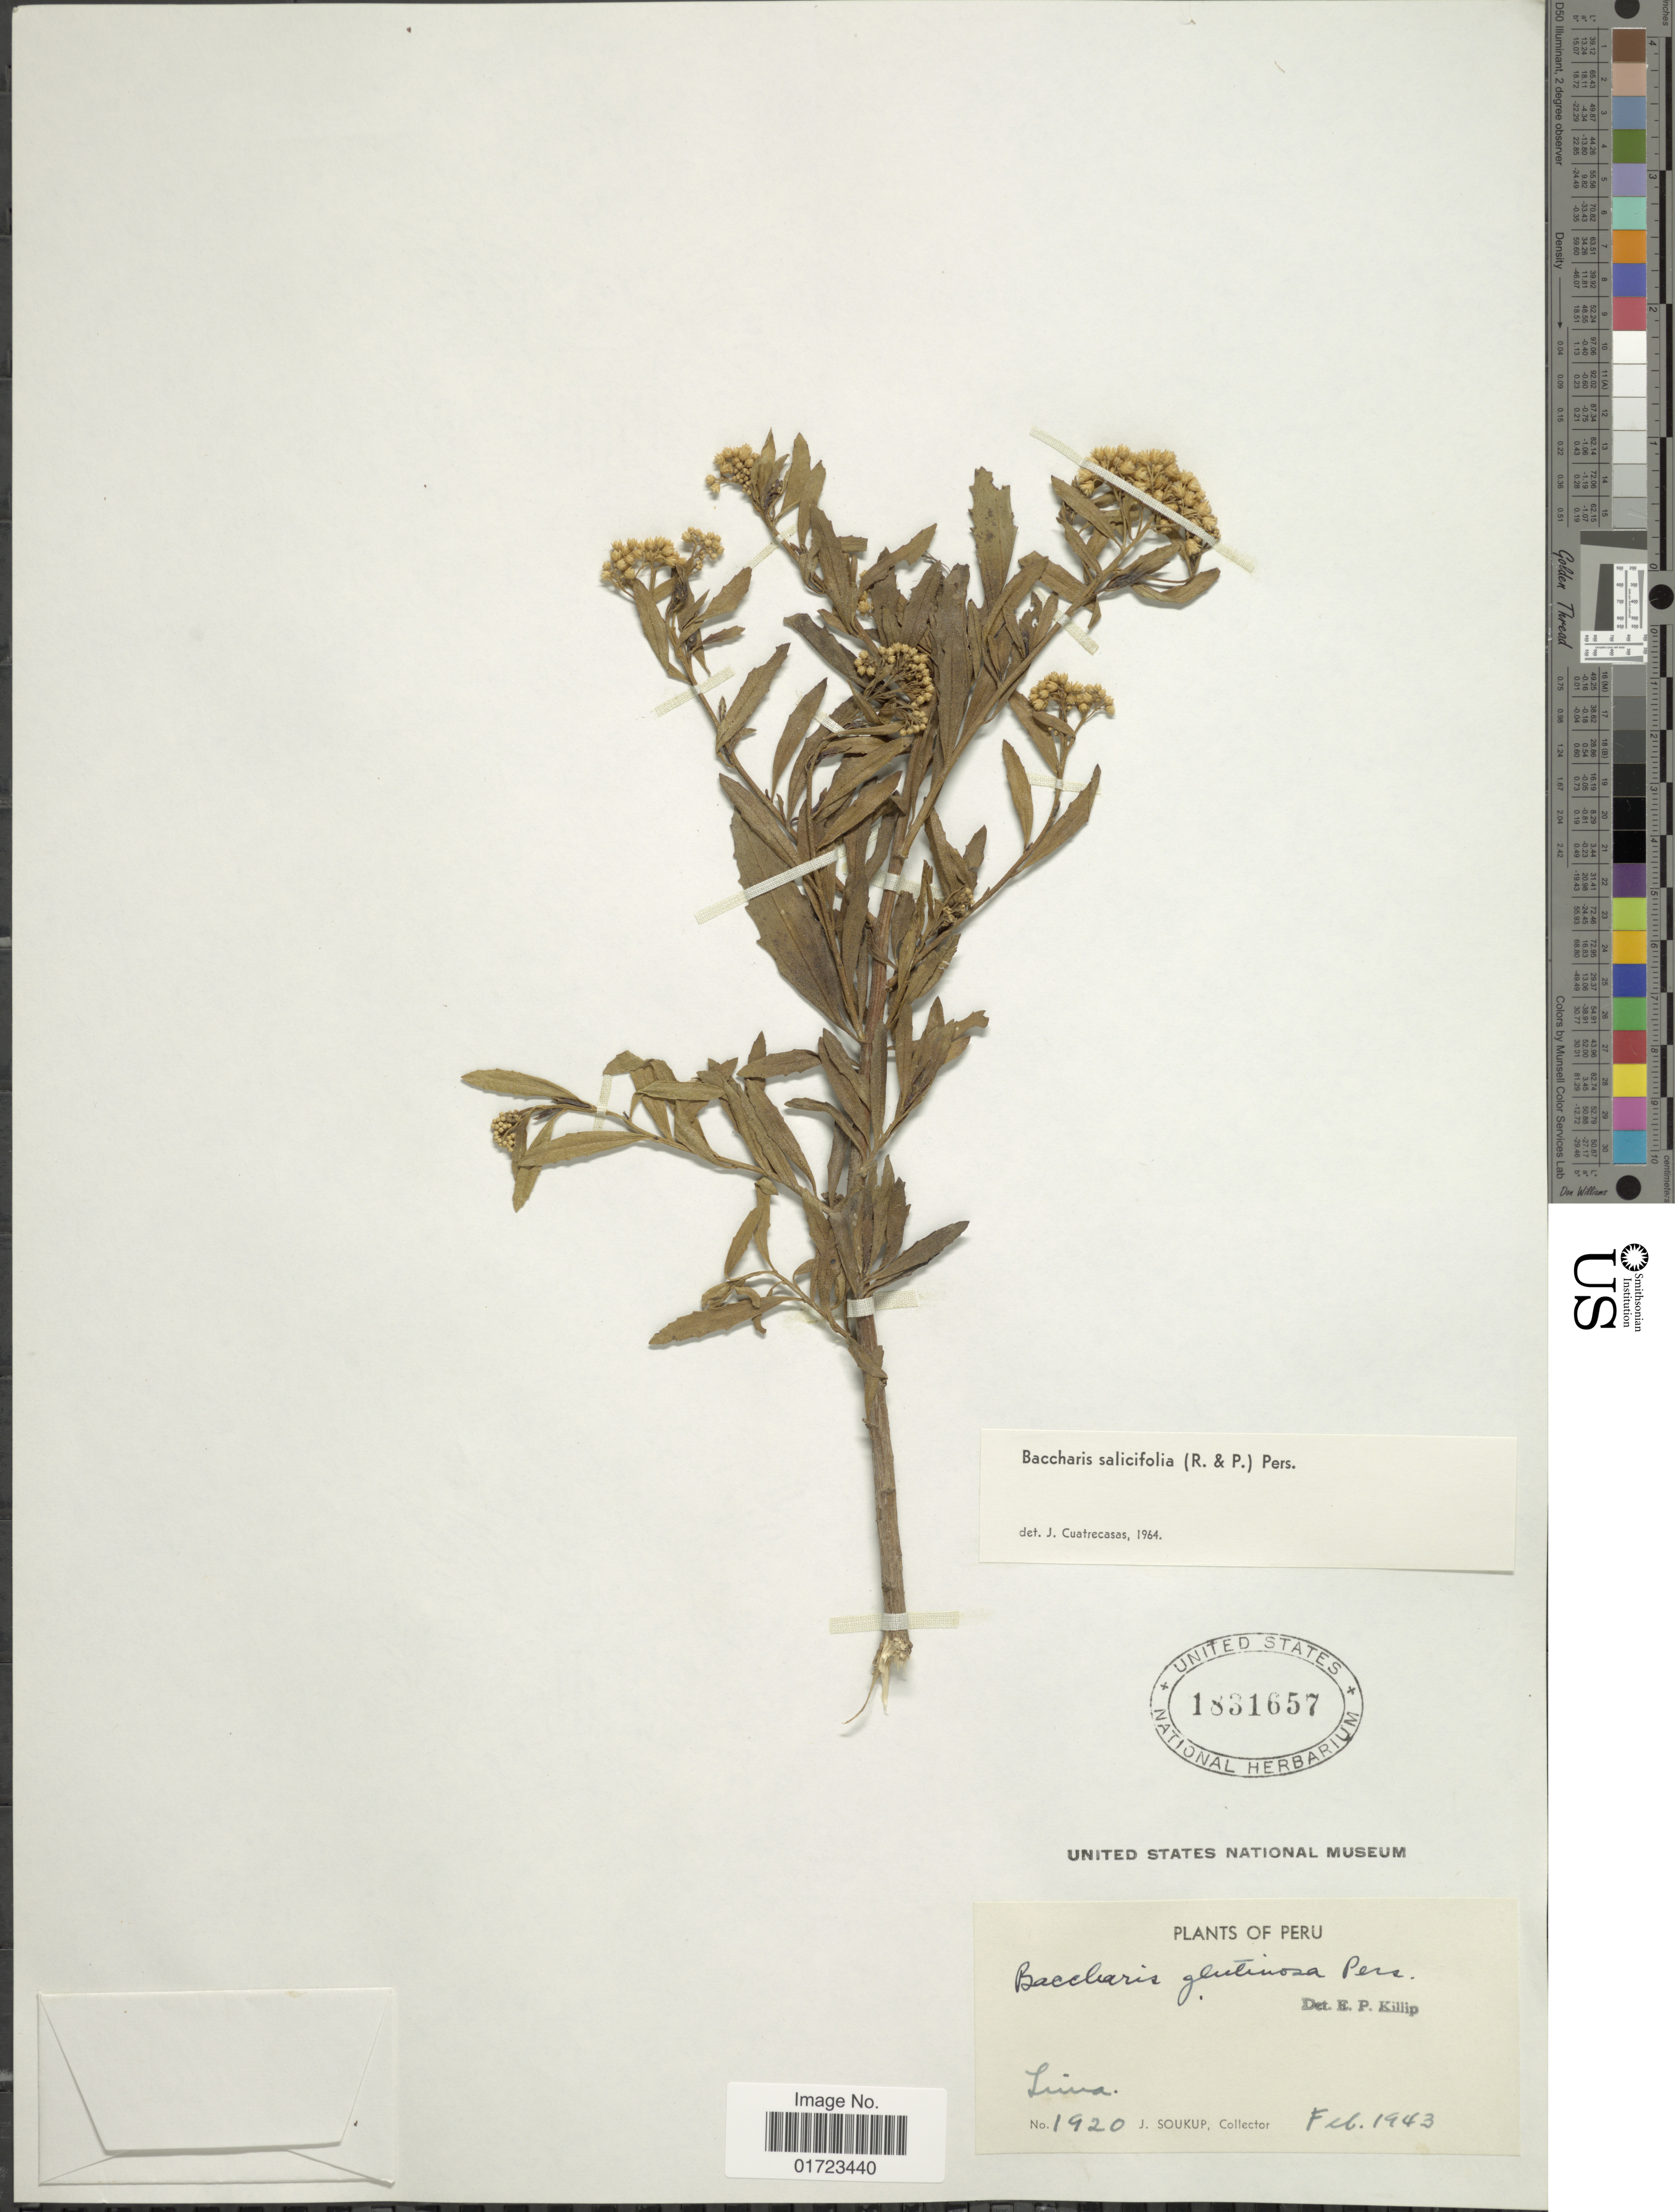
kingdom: Plantae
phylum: Tracheophyta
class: Magnoliopsida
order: Asterales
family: Asteraceae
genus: Baccharis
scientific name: Baccharis salicifolia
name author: (Ruiz & Pav.) Pers.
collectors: J. Soukup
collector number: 1920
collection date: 1943-02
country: Peru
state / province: Lima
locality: Peru, Lima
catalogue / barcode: US 1831657